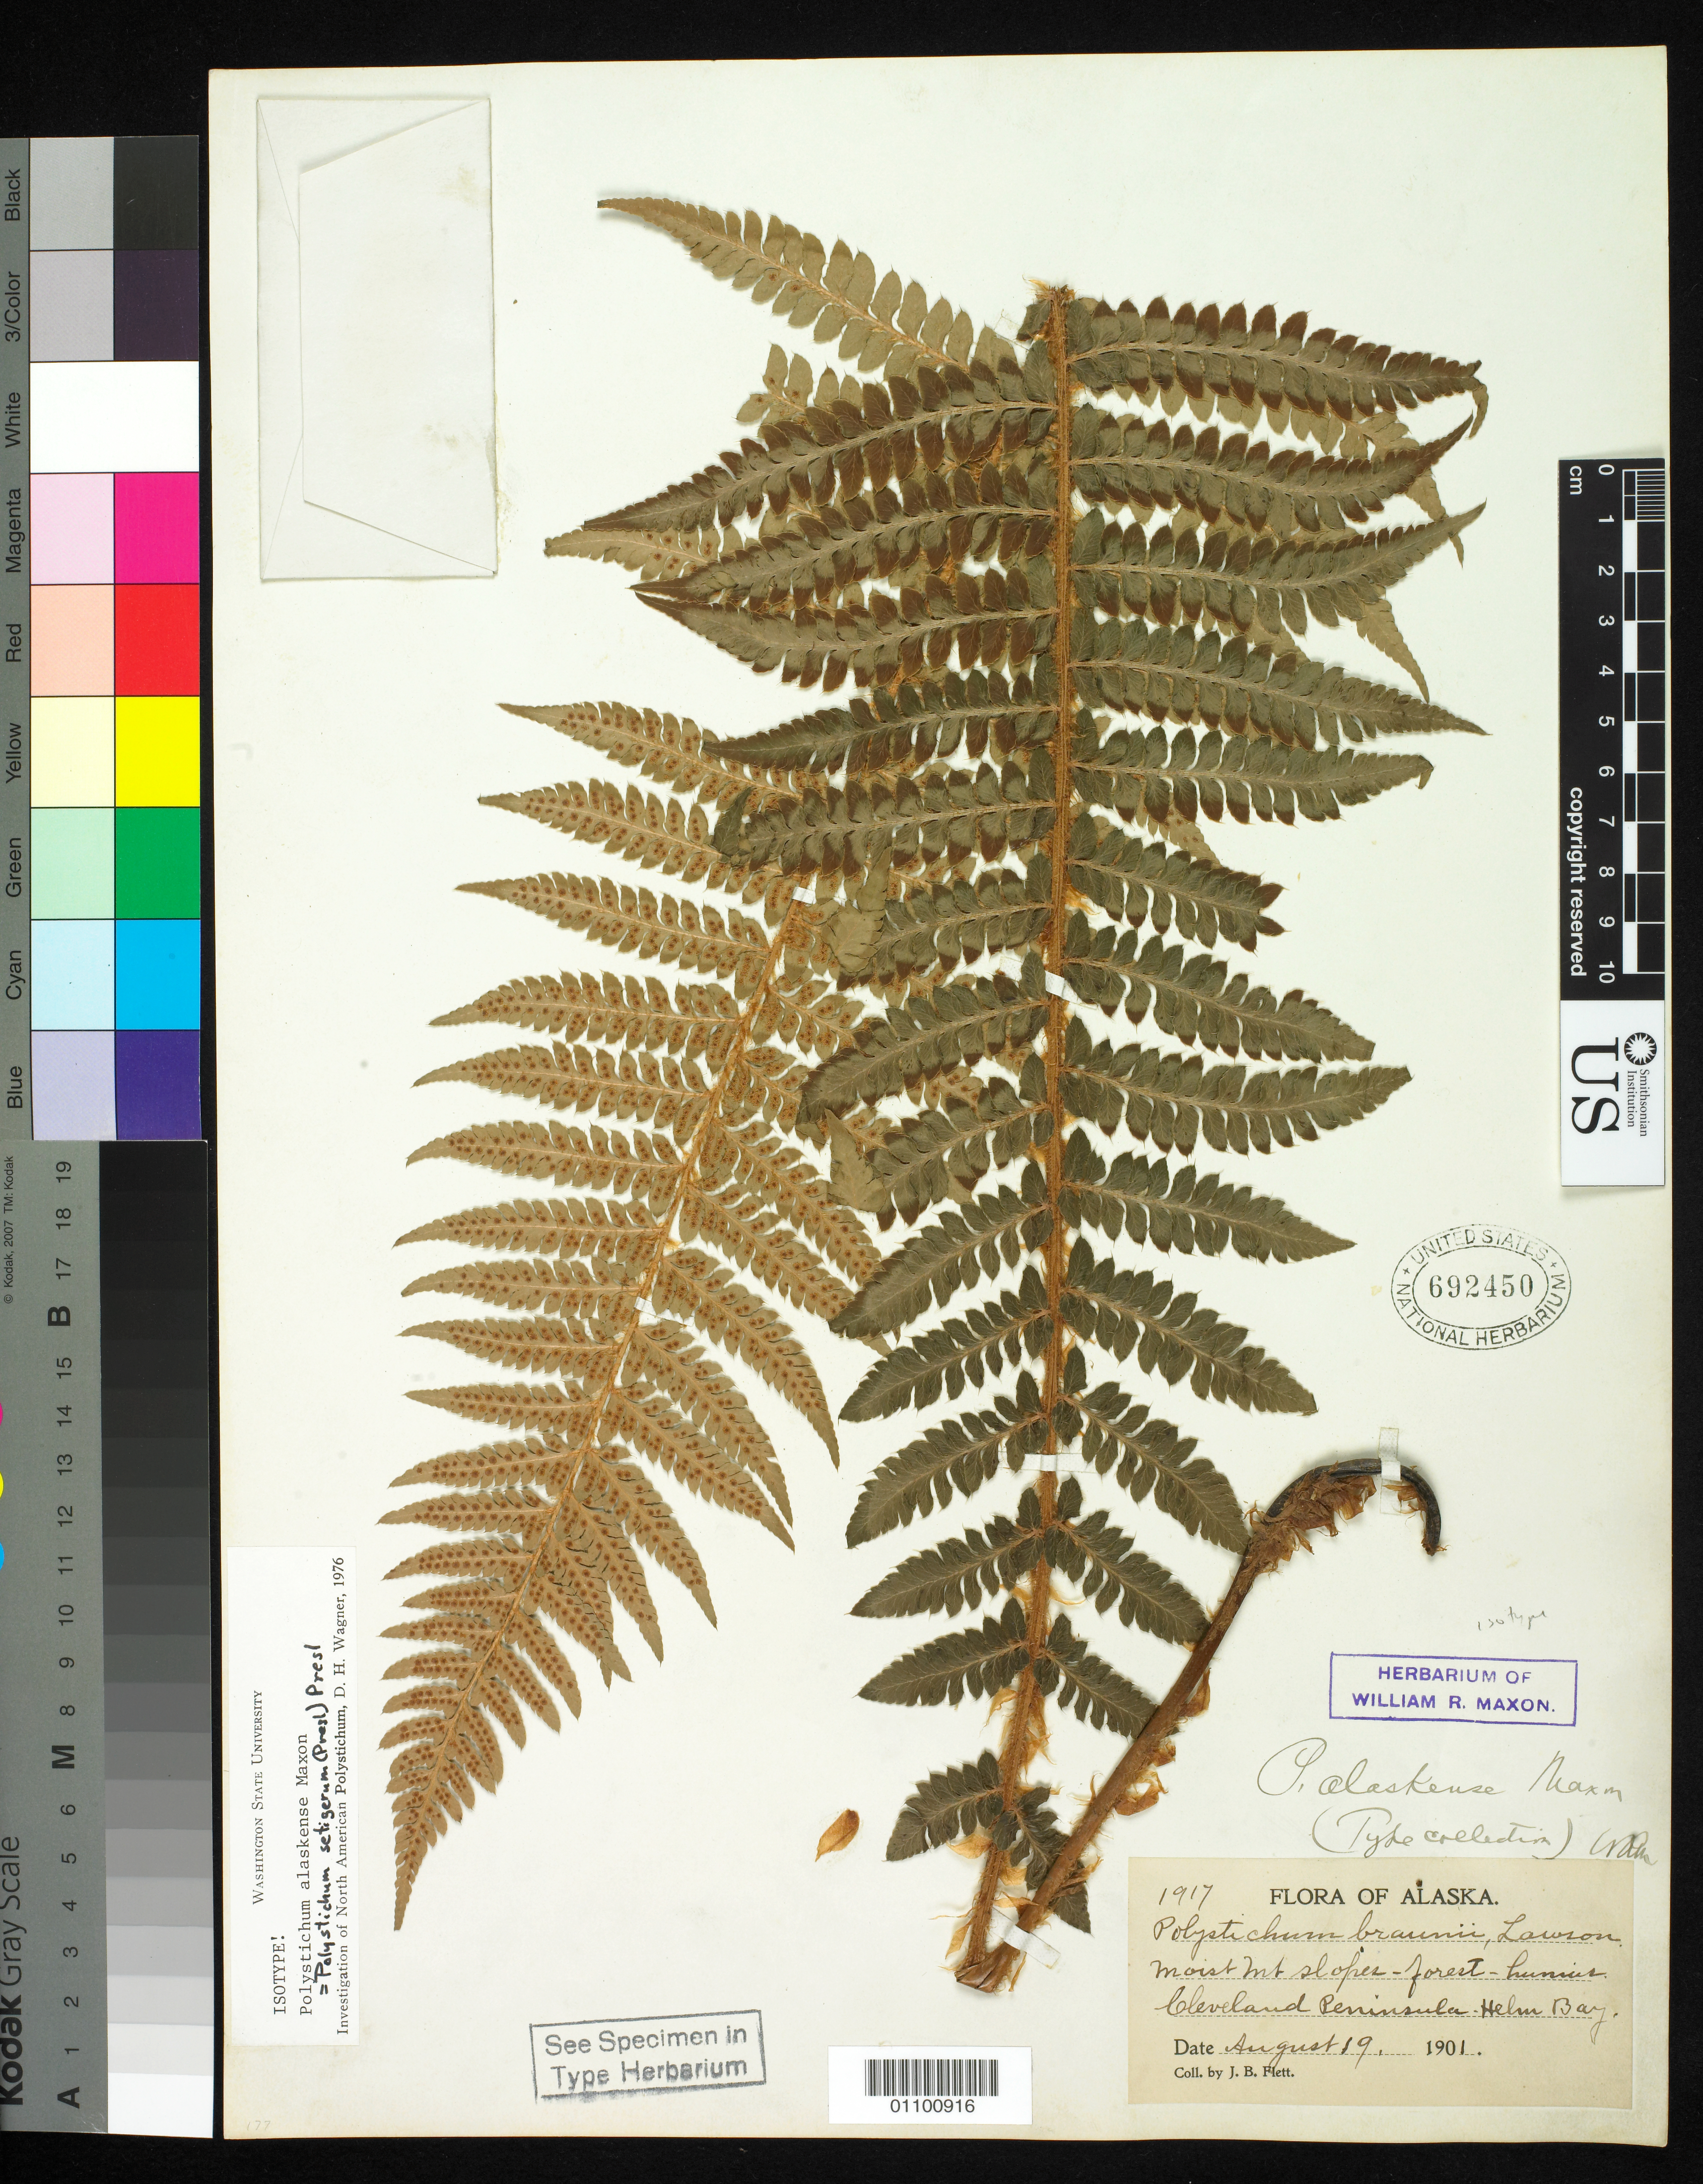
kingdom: Plantae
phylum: Tracheophyta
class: Polypodiopsida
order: Polypodiales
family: Dryopteridaceae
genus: Polystichum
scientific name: Polystichum alaskense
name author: Maxon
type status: Type Collection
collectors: J. Flett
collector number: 1917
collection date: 1901-08-19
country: United States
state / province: Alaska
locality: Cleveland peninsula, helm bay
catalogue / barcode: US 692450